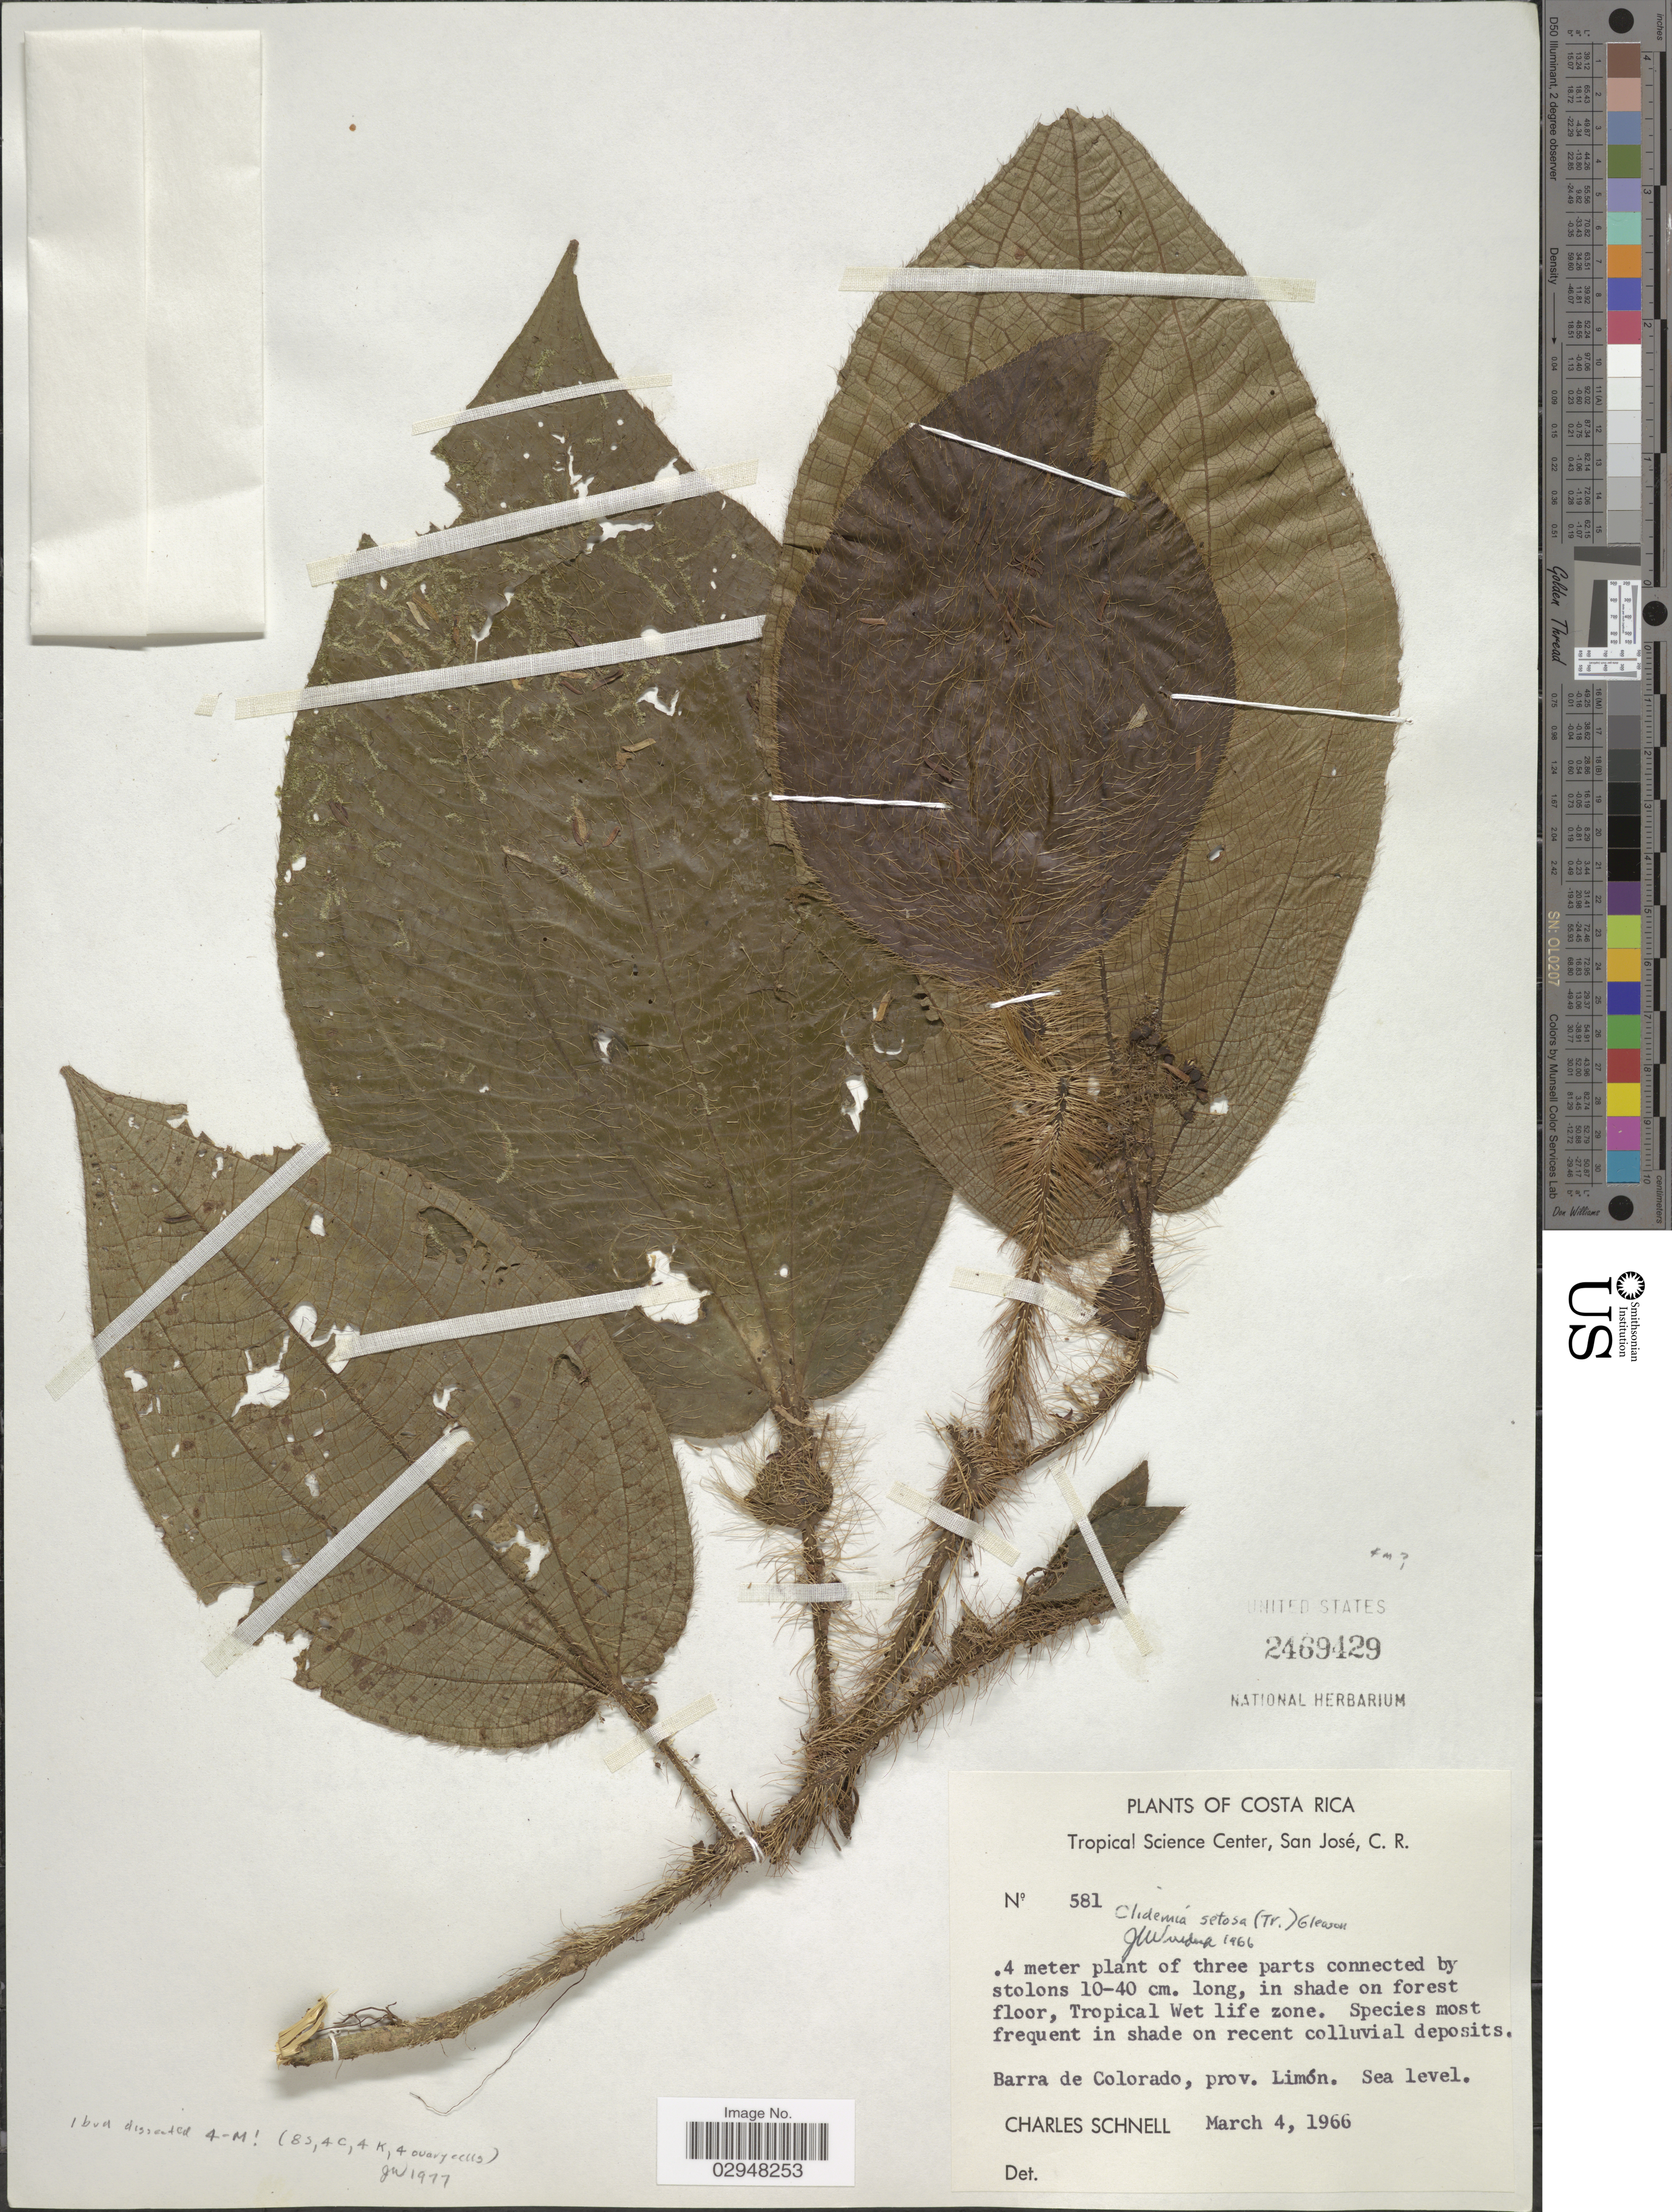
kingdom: Plantae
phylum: Tracheophyta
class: Magnoliopsida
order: Myrtales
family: Melastomataceae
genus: Clidemia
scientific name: Clidemia setosa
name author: (Triana) Gleason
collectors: C. Schnell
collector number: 581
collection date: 1966-03-04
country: Costa Rica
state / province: Limón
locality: Barra do Colorado.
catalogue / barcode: US 2469429